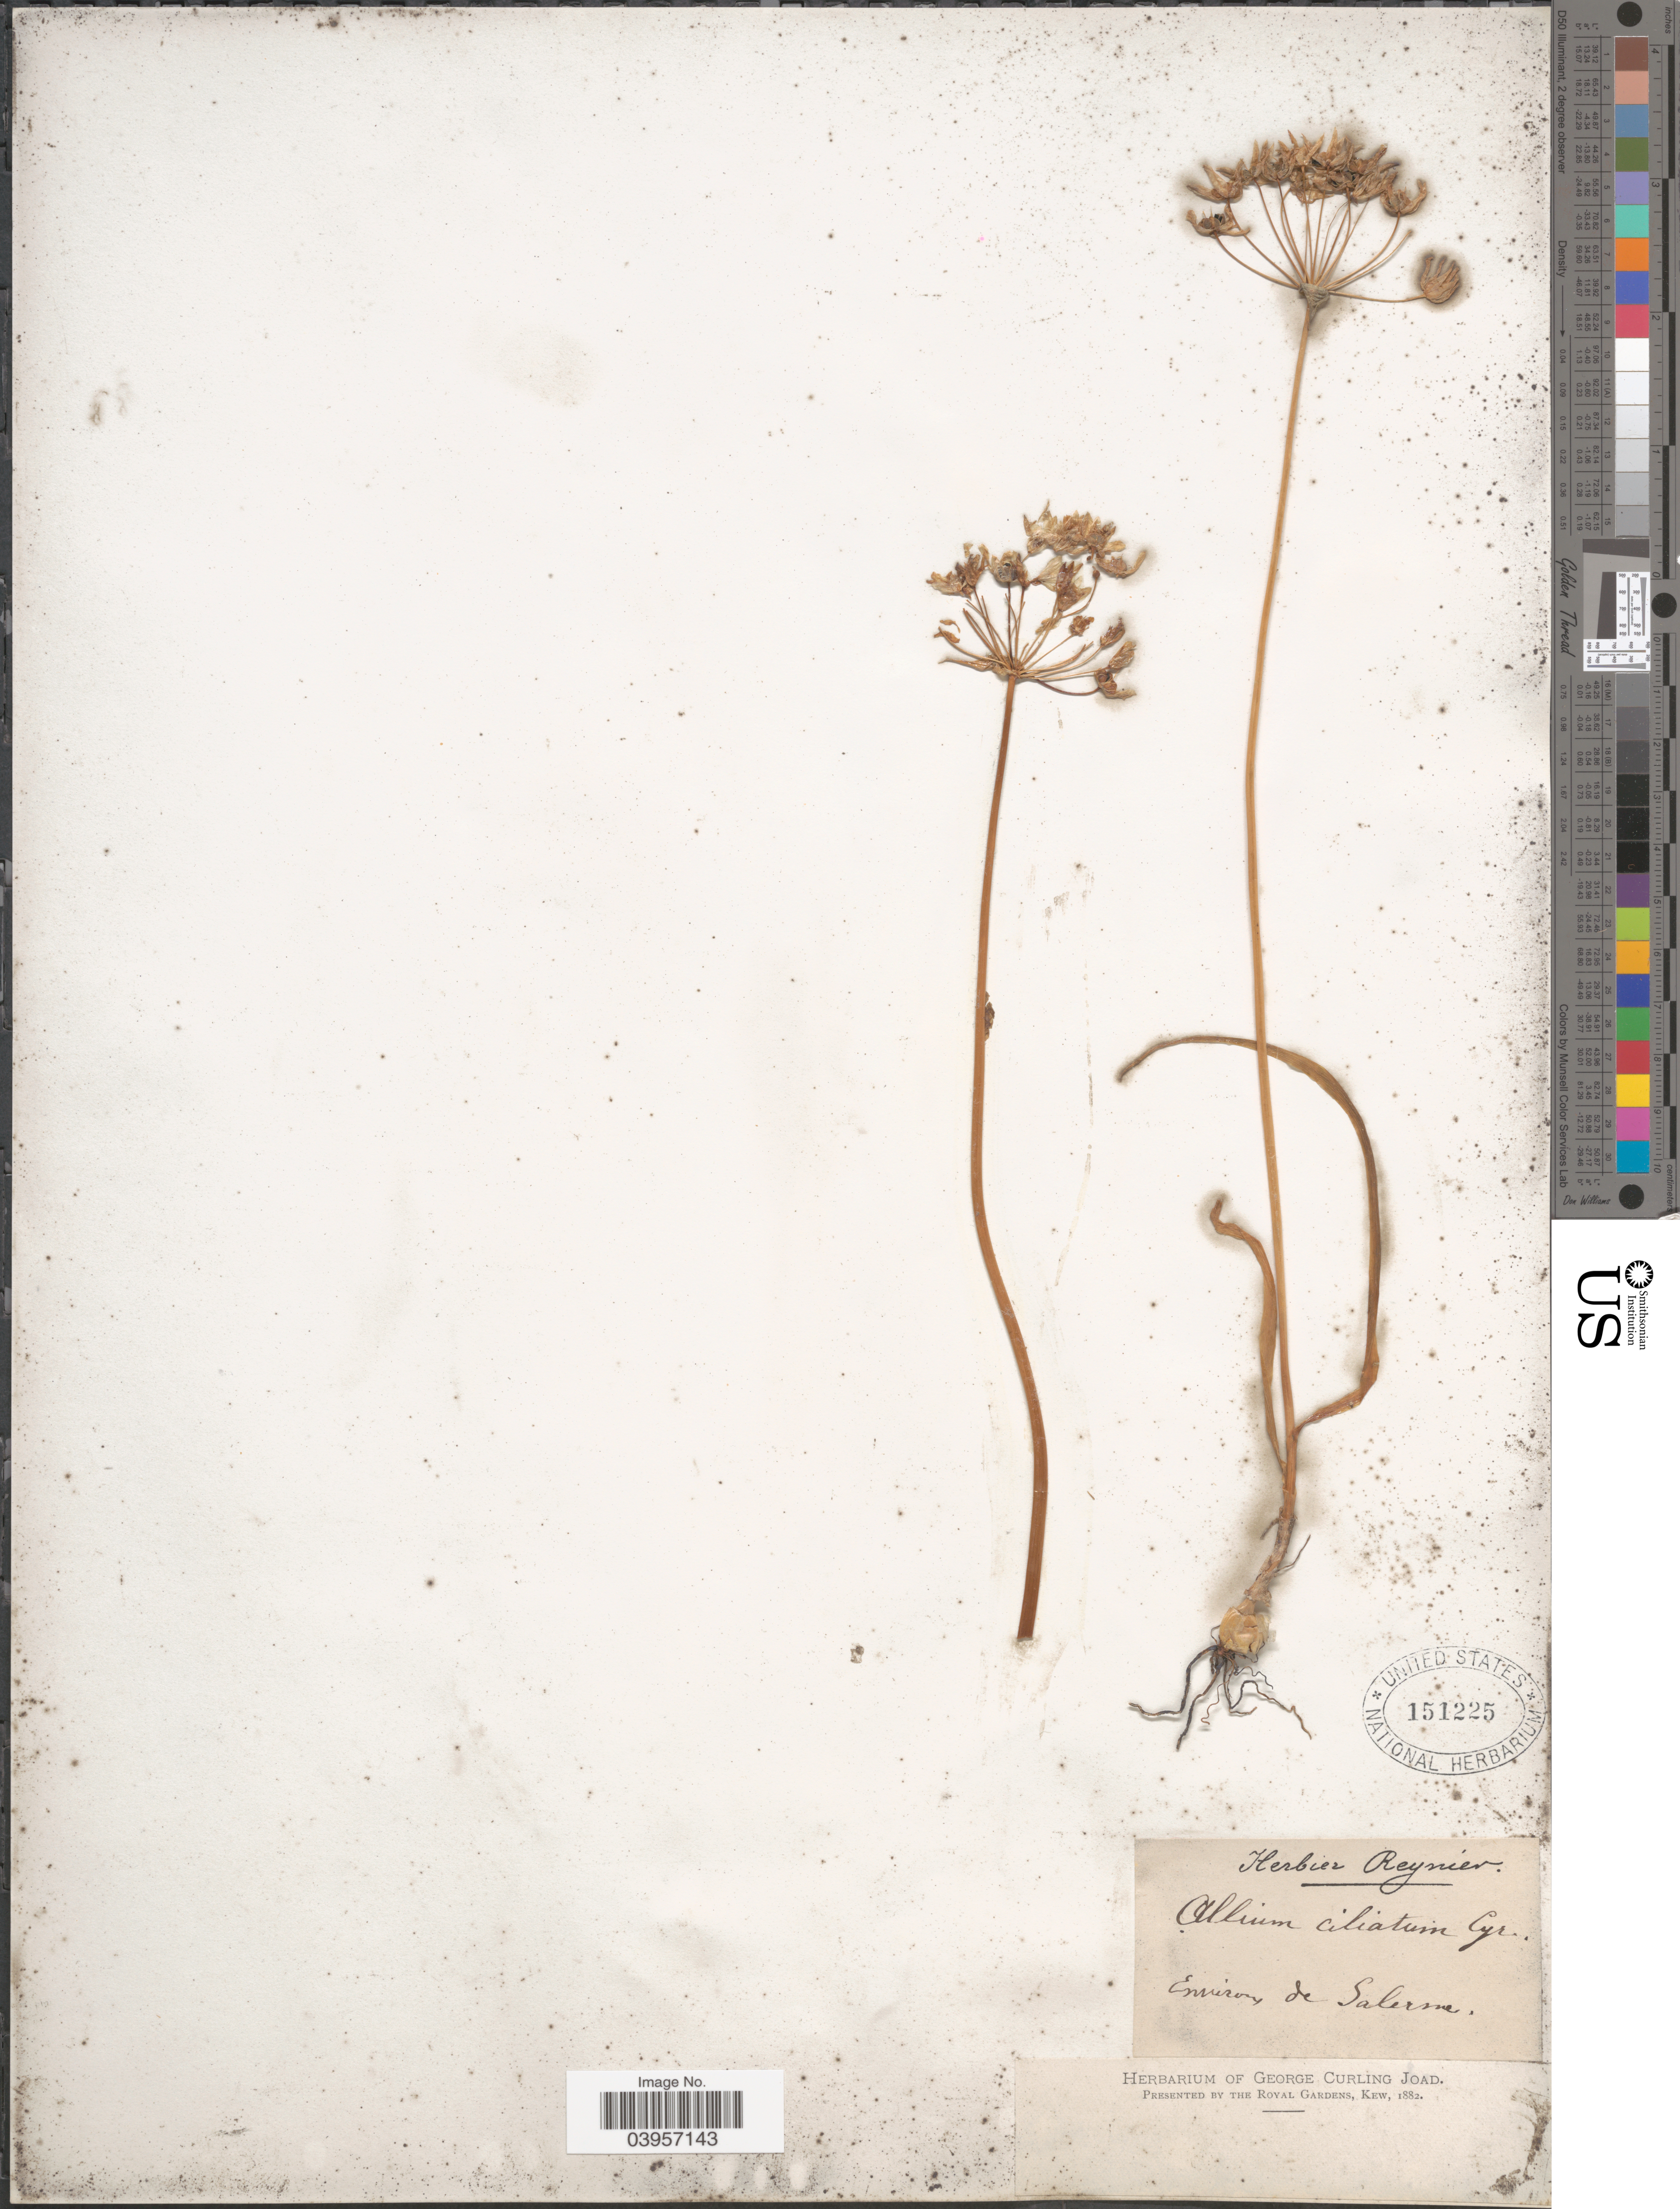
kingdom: Plantae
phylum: Tracheophyta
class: Liliopsida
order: Asparagales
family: Amaryllidaceae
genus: Allium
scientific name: Allium ciliatum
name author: Cirillo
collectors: Ex Herb. Reynier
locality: Environs de Salerme.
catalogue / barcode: US 151225